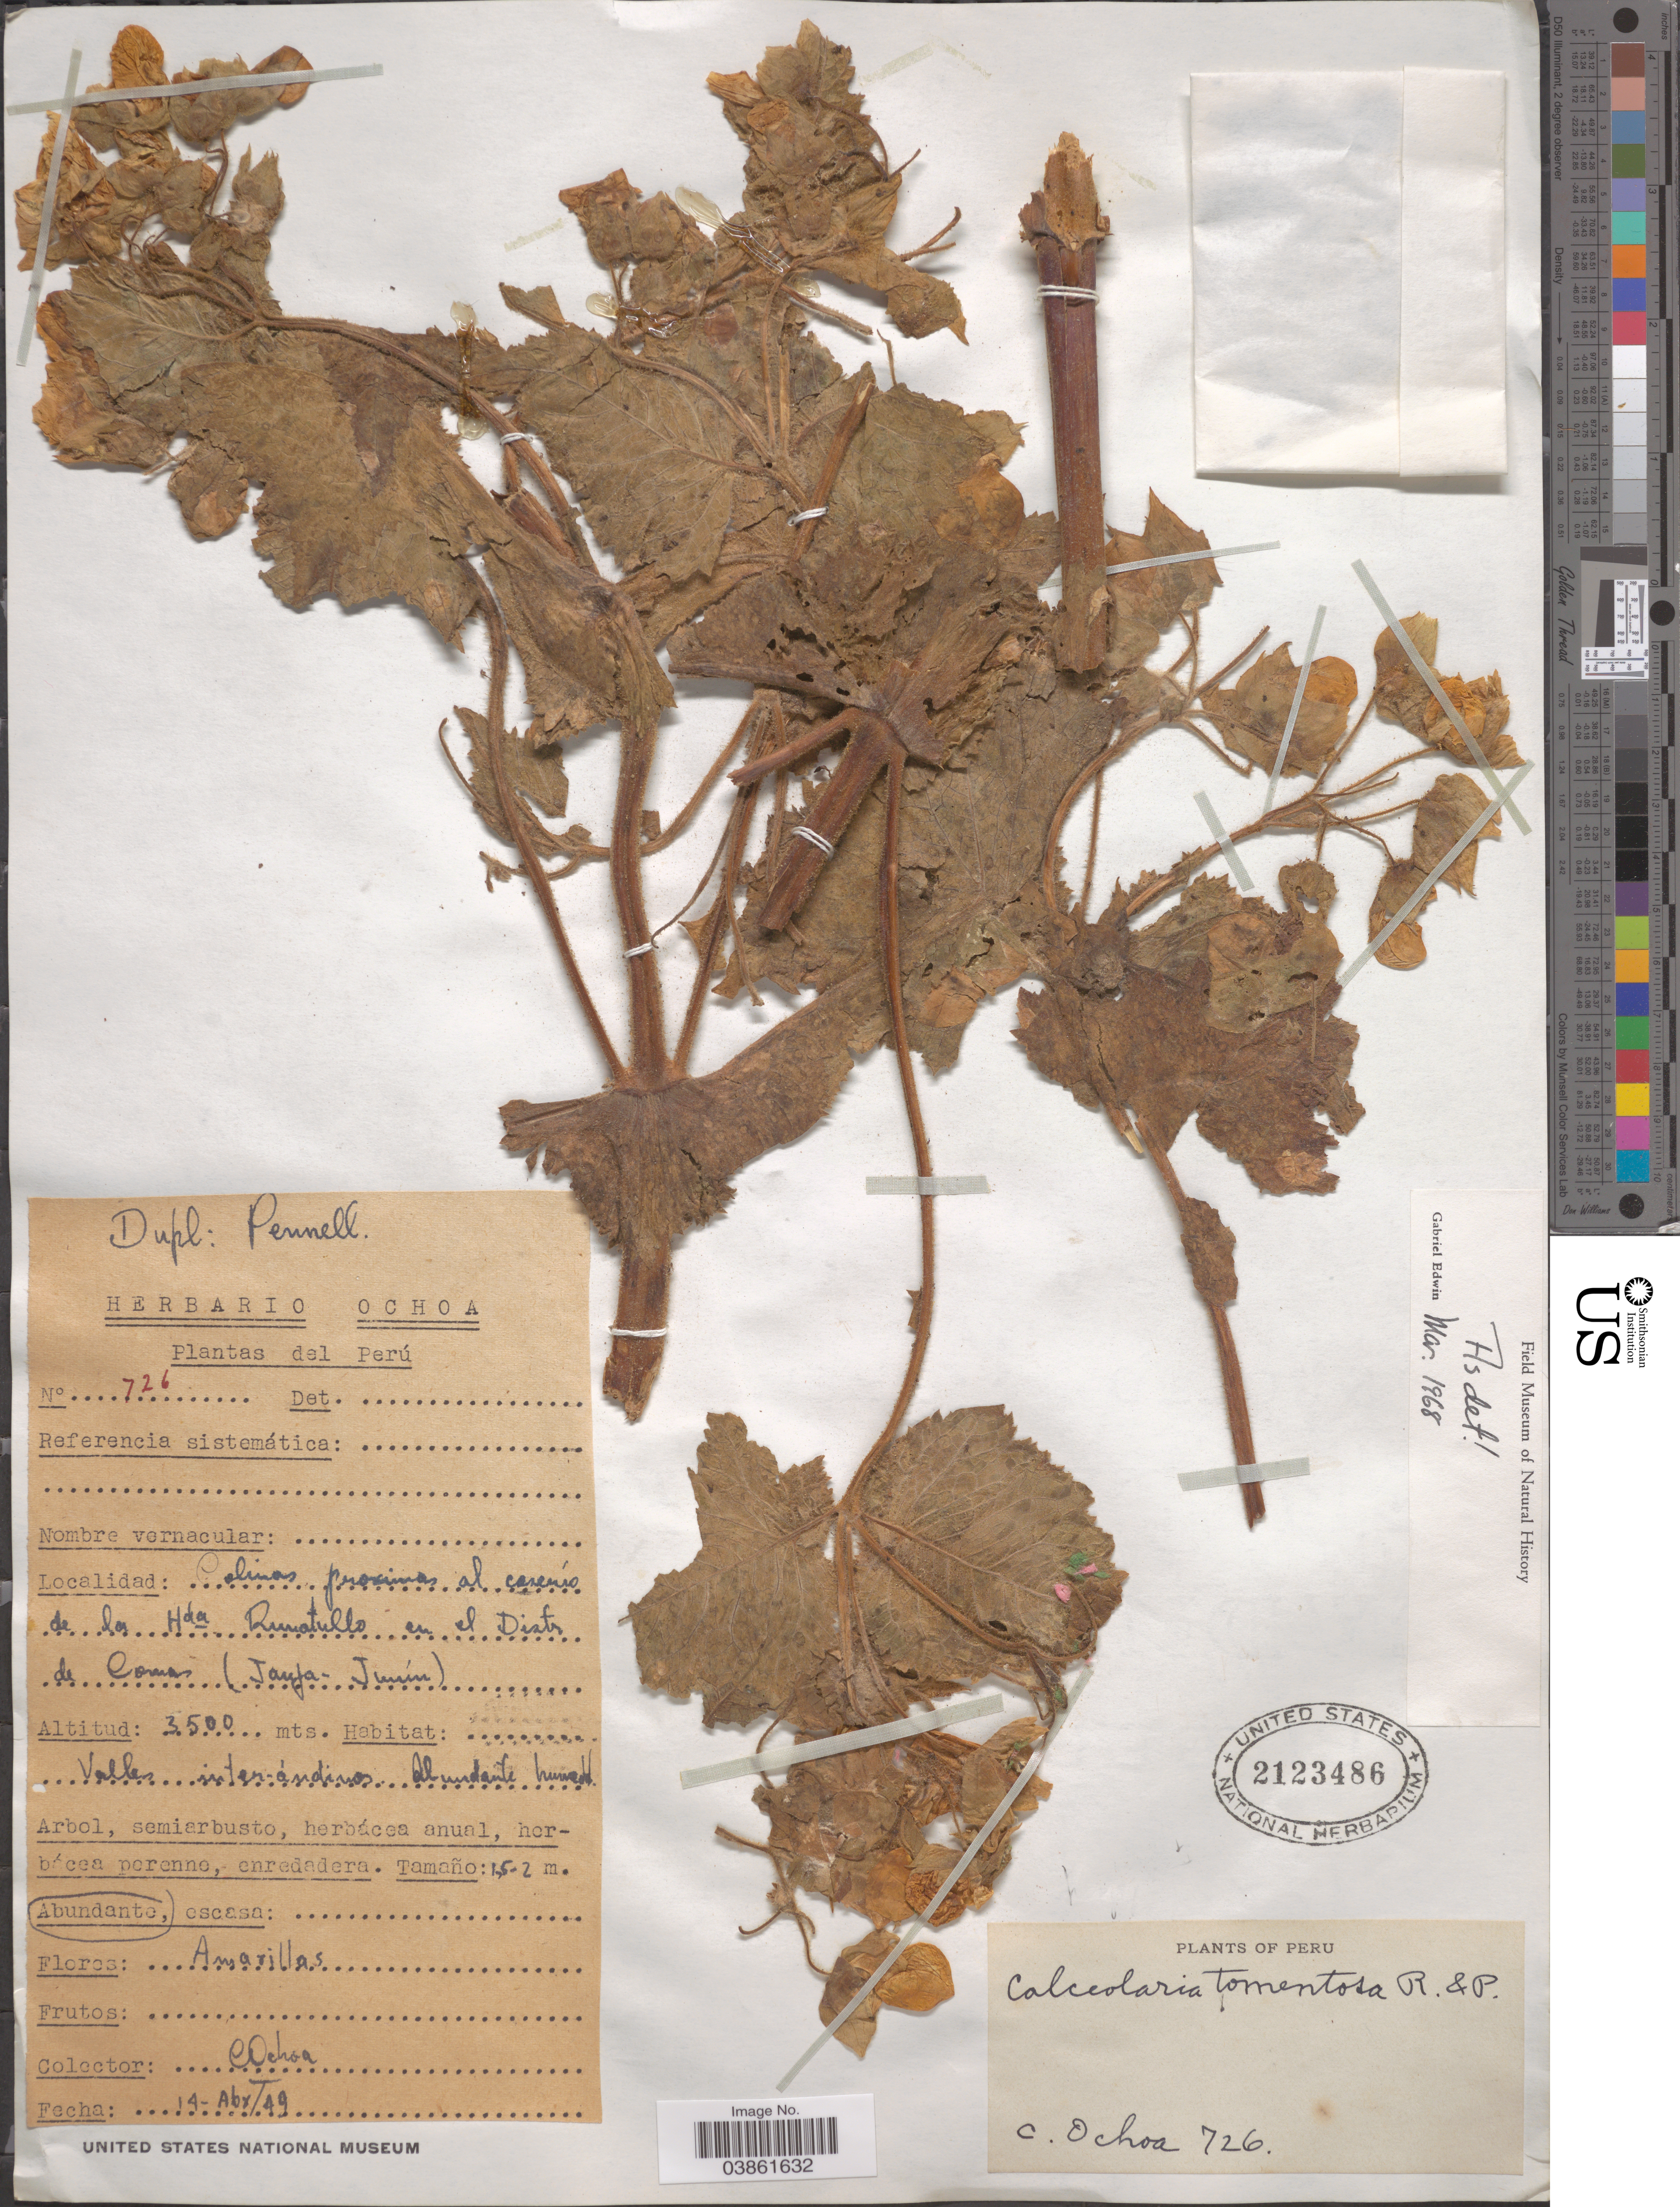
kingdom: Plantae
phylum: Tracheophyta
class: Magnoliopsida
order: Lamiales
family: Calceolariaceae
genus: Calceolaria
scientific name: Calceolaria tomentosa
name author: Ruiz & Pav.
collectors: C. Ochoa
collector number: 726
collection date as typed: Transcribed d/m/y: 14/4/49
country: Peru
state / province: Junín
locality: Calinas próximas al caserío de la Hda Runatullo en el Distr. de Comas (Jauja-Junín).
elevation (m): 3500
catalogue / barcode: US 2123486